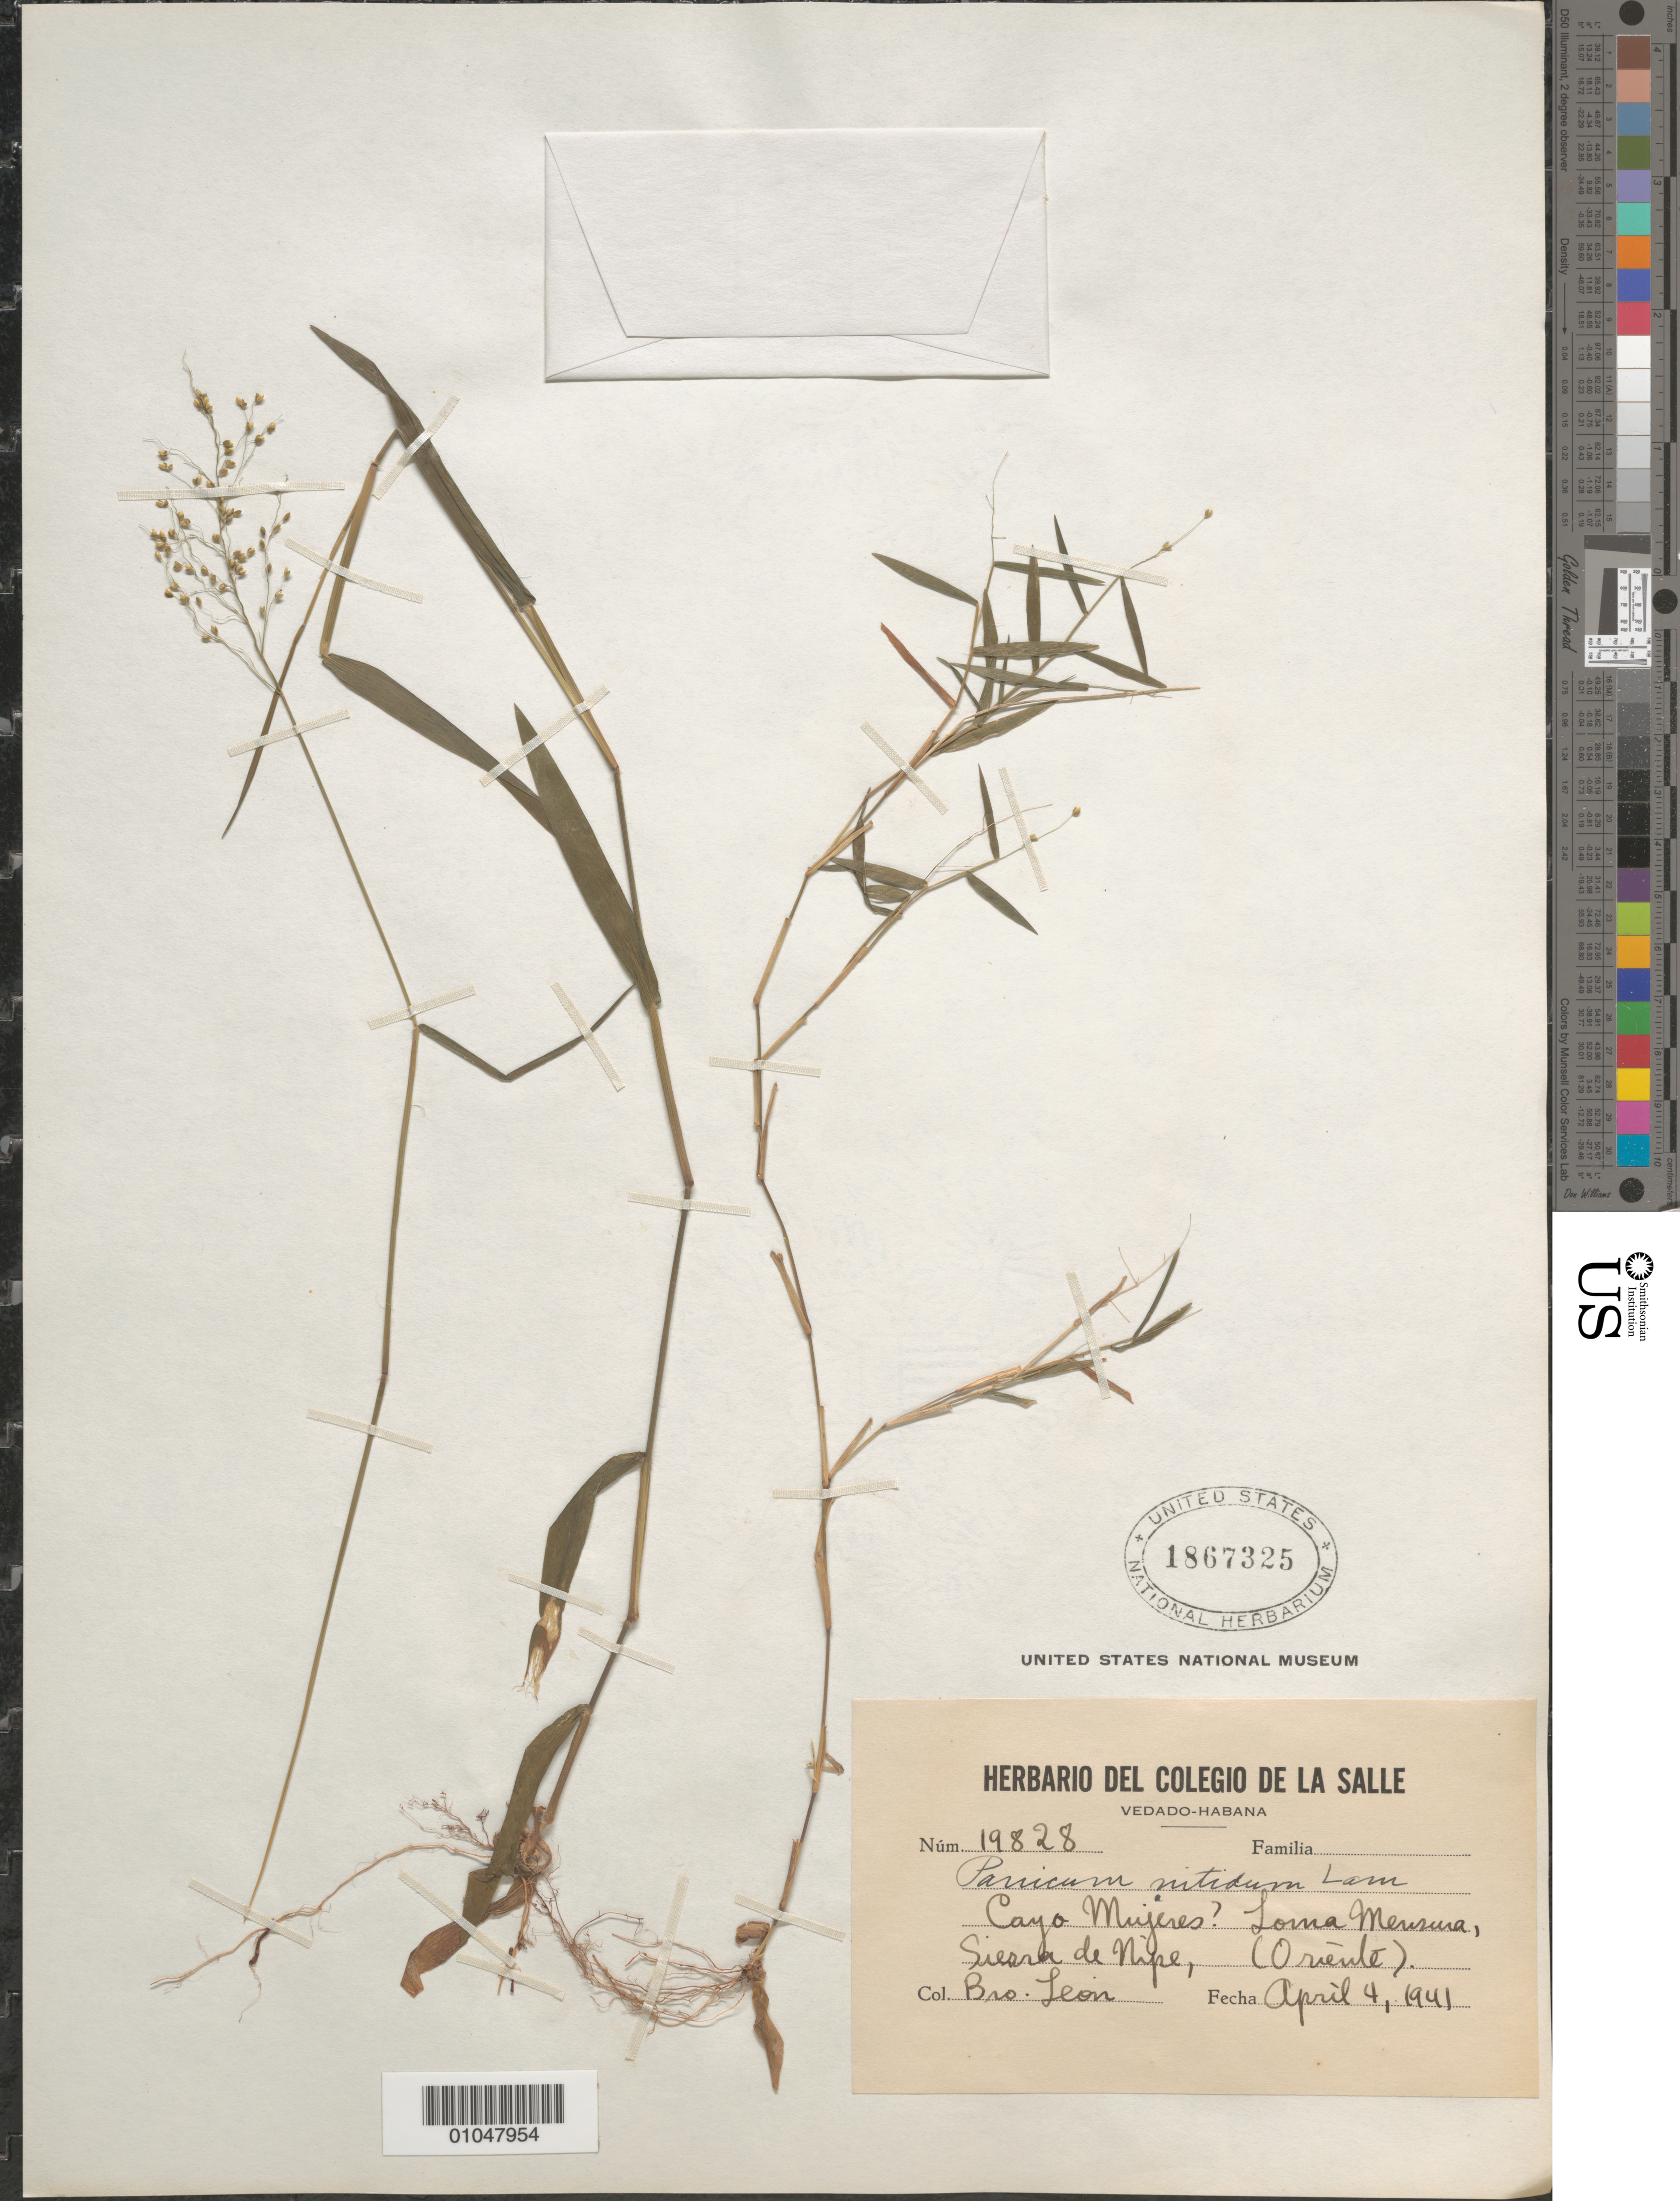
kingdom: Plantae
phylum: Tracheophyta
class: Liliopsida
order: Poales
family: Poaceae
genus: Panicum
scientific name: Panicum nitidum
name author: Lam.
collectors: Bro. León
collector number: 19828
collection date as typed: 04 Apr 1941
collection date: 1941-04-04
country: Cuba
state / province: Holguín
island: Cuba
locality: Cayo mujeres? Loma Mensura, Sierra de Nipe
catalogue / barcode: US 1867325